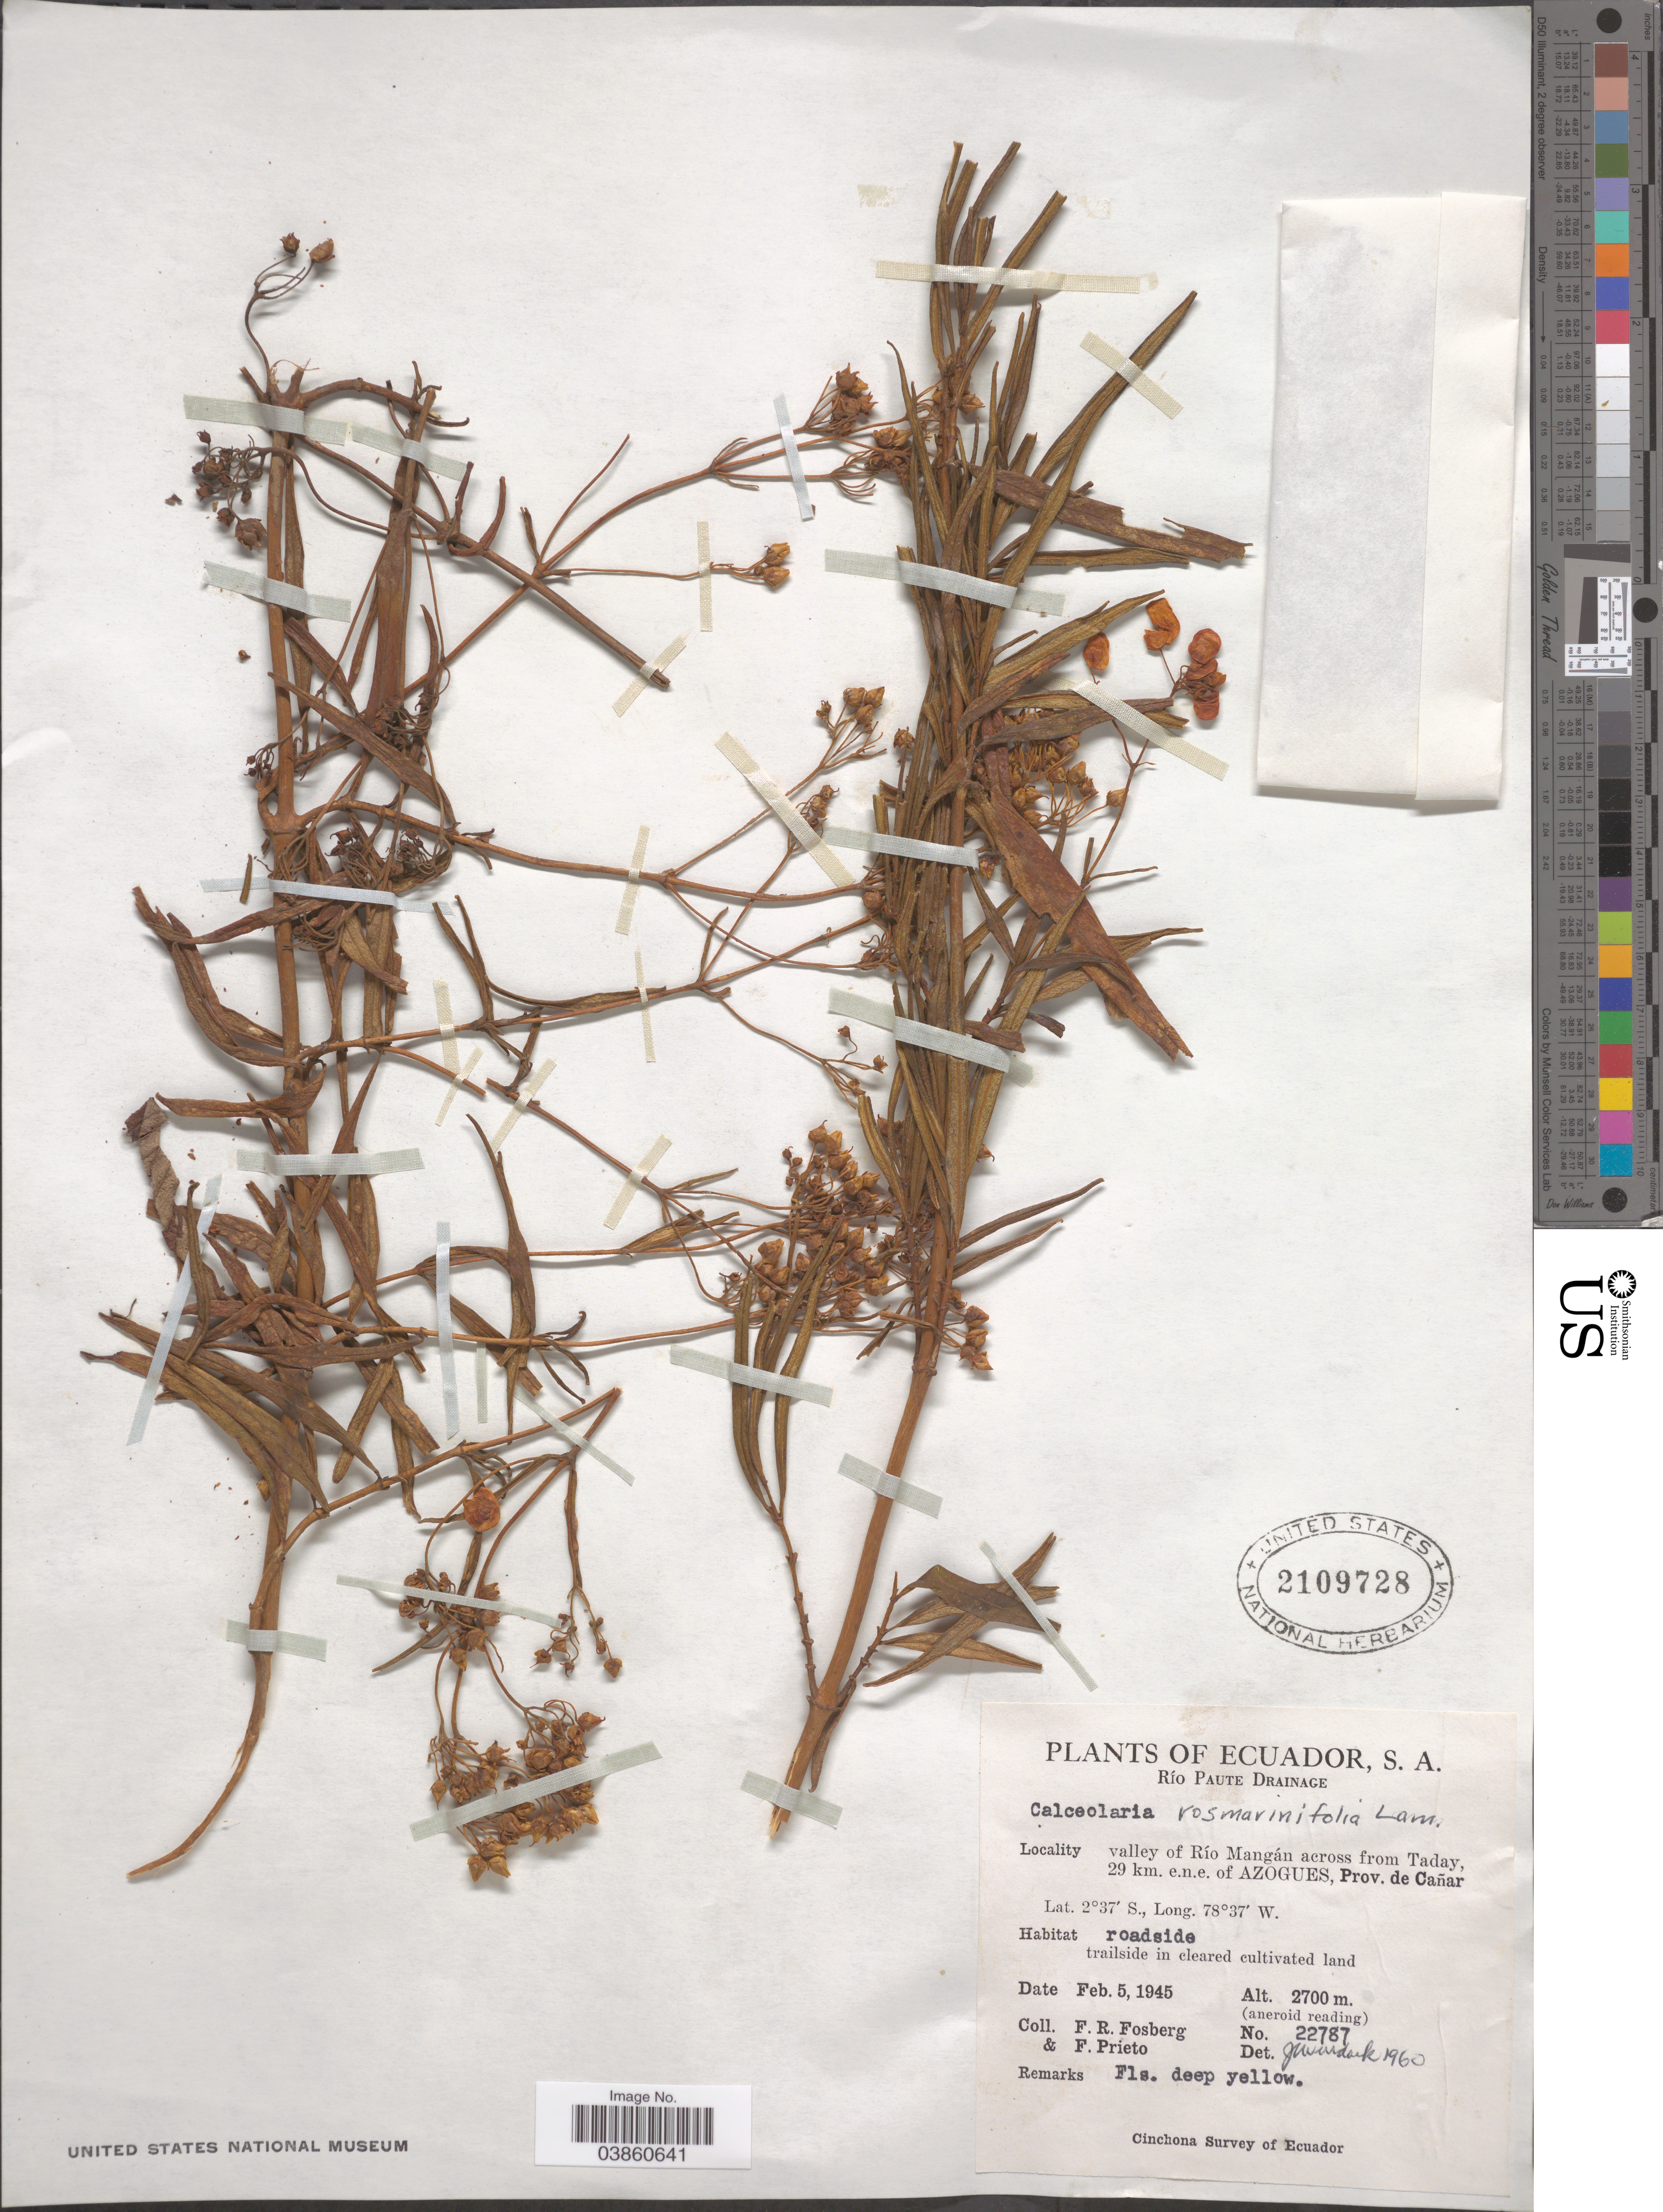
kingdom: Plantae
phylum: Tracheophyta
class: Magnoliopsida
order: Lamiales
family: Calceolariaceae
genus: Calceolaria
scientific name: Calceolaria rosmarinifolia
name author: Lam.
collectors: F. R. Fosberg & F. Prieto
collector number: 22787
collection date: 1945-02-05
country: Ecuador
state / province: Cañar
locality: Río Paute Drainage. Valley ofRío Mangán across from Taday, 29 km. e.n.e. of Azogues.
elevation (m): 2700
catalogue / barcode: US 2109728